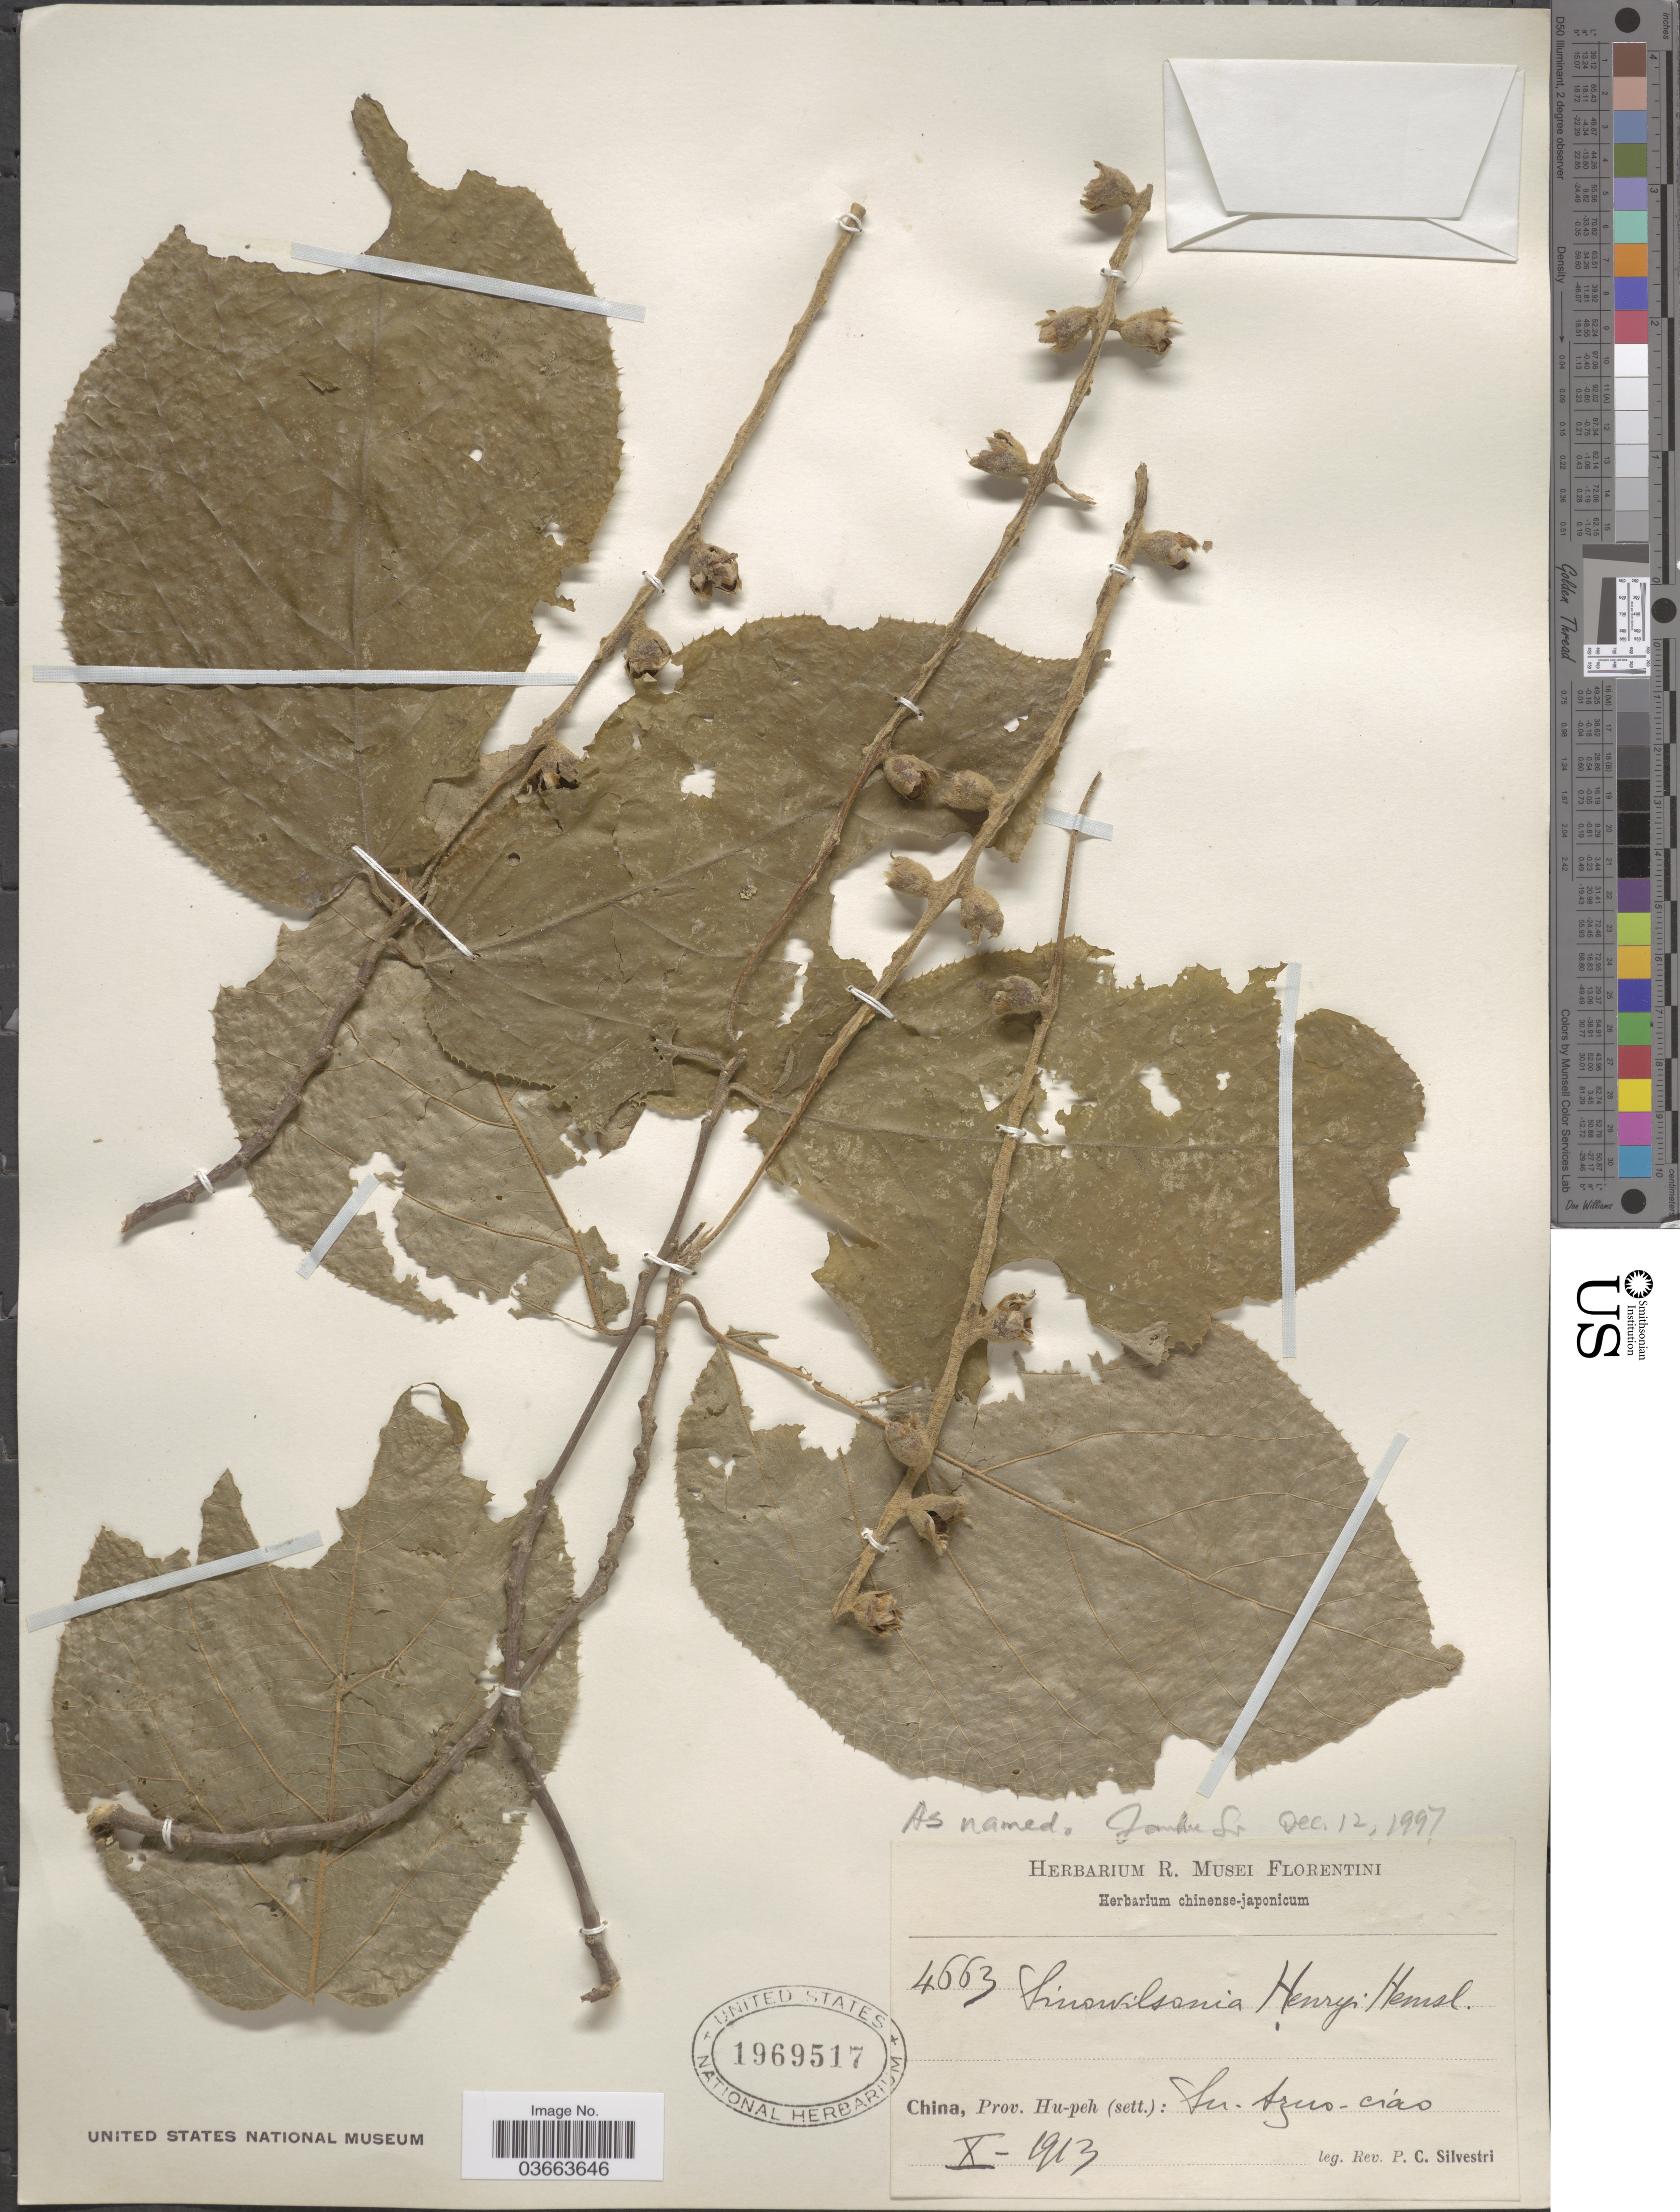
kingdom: Plantae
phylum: Tracheophyta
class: Magnoliopsida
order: Saxifragales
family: Hamamelidaceae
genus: Sinowilsonia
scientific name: Sinowilsonia henryi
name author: Hemsl.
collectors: P. Silvestri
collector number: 4663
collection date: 1913-10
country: China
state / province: Hubei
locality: Prov. Hu-peh (sett.): Su-Azuo-ciao.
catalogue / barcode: US 1969517